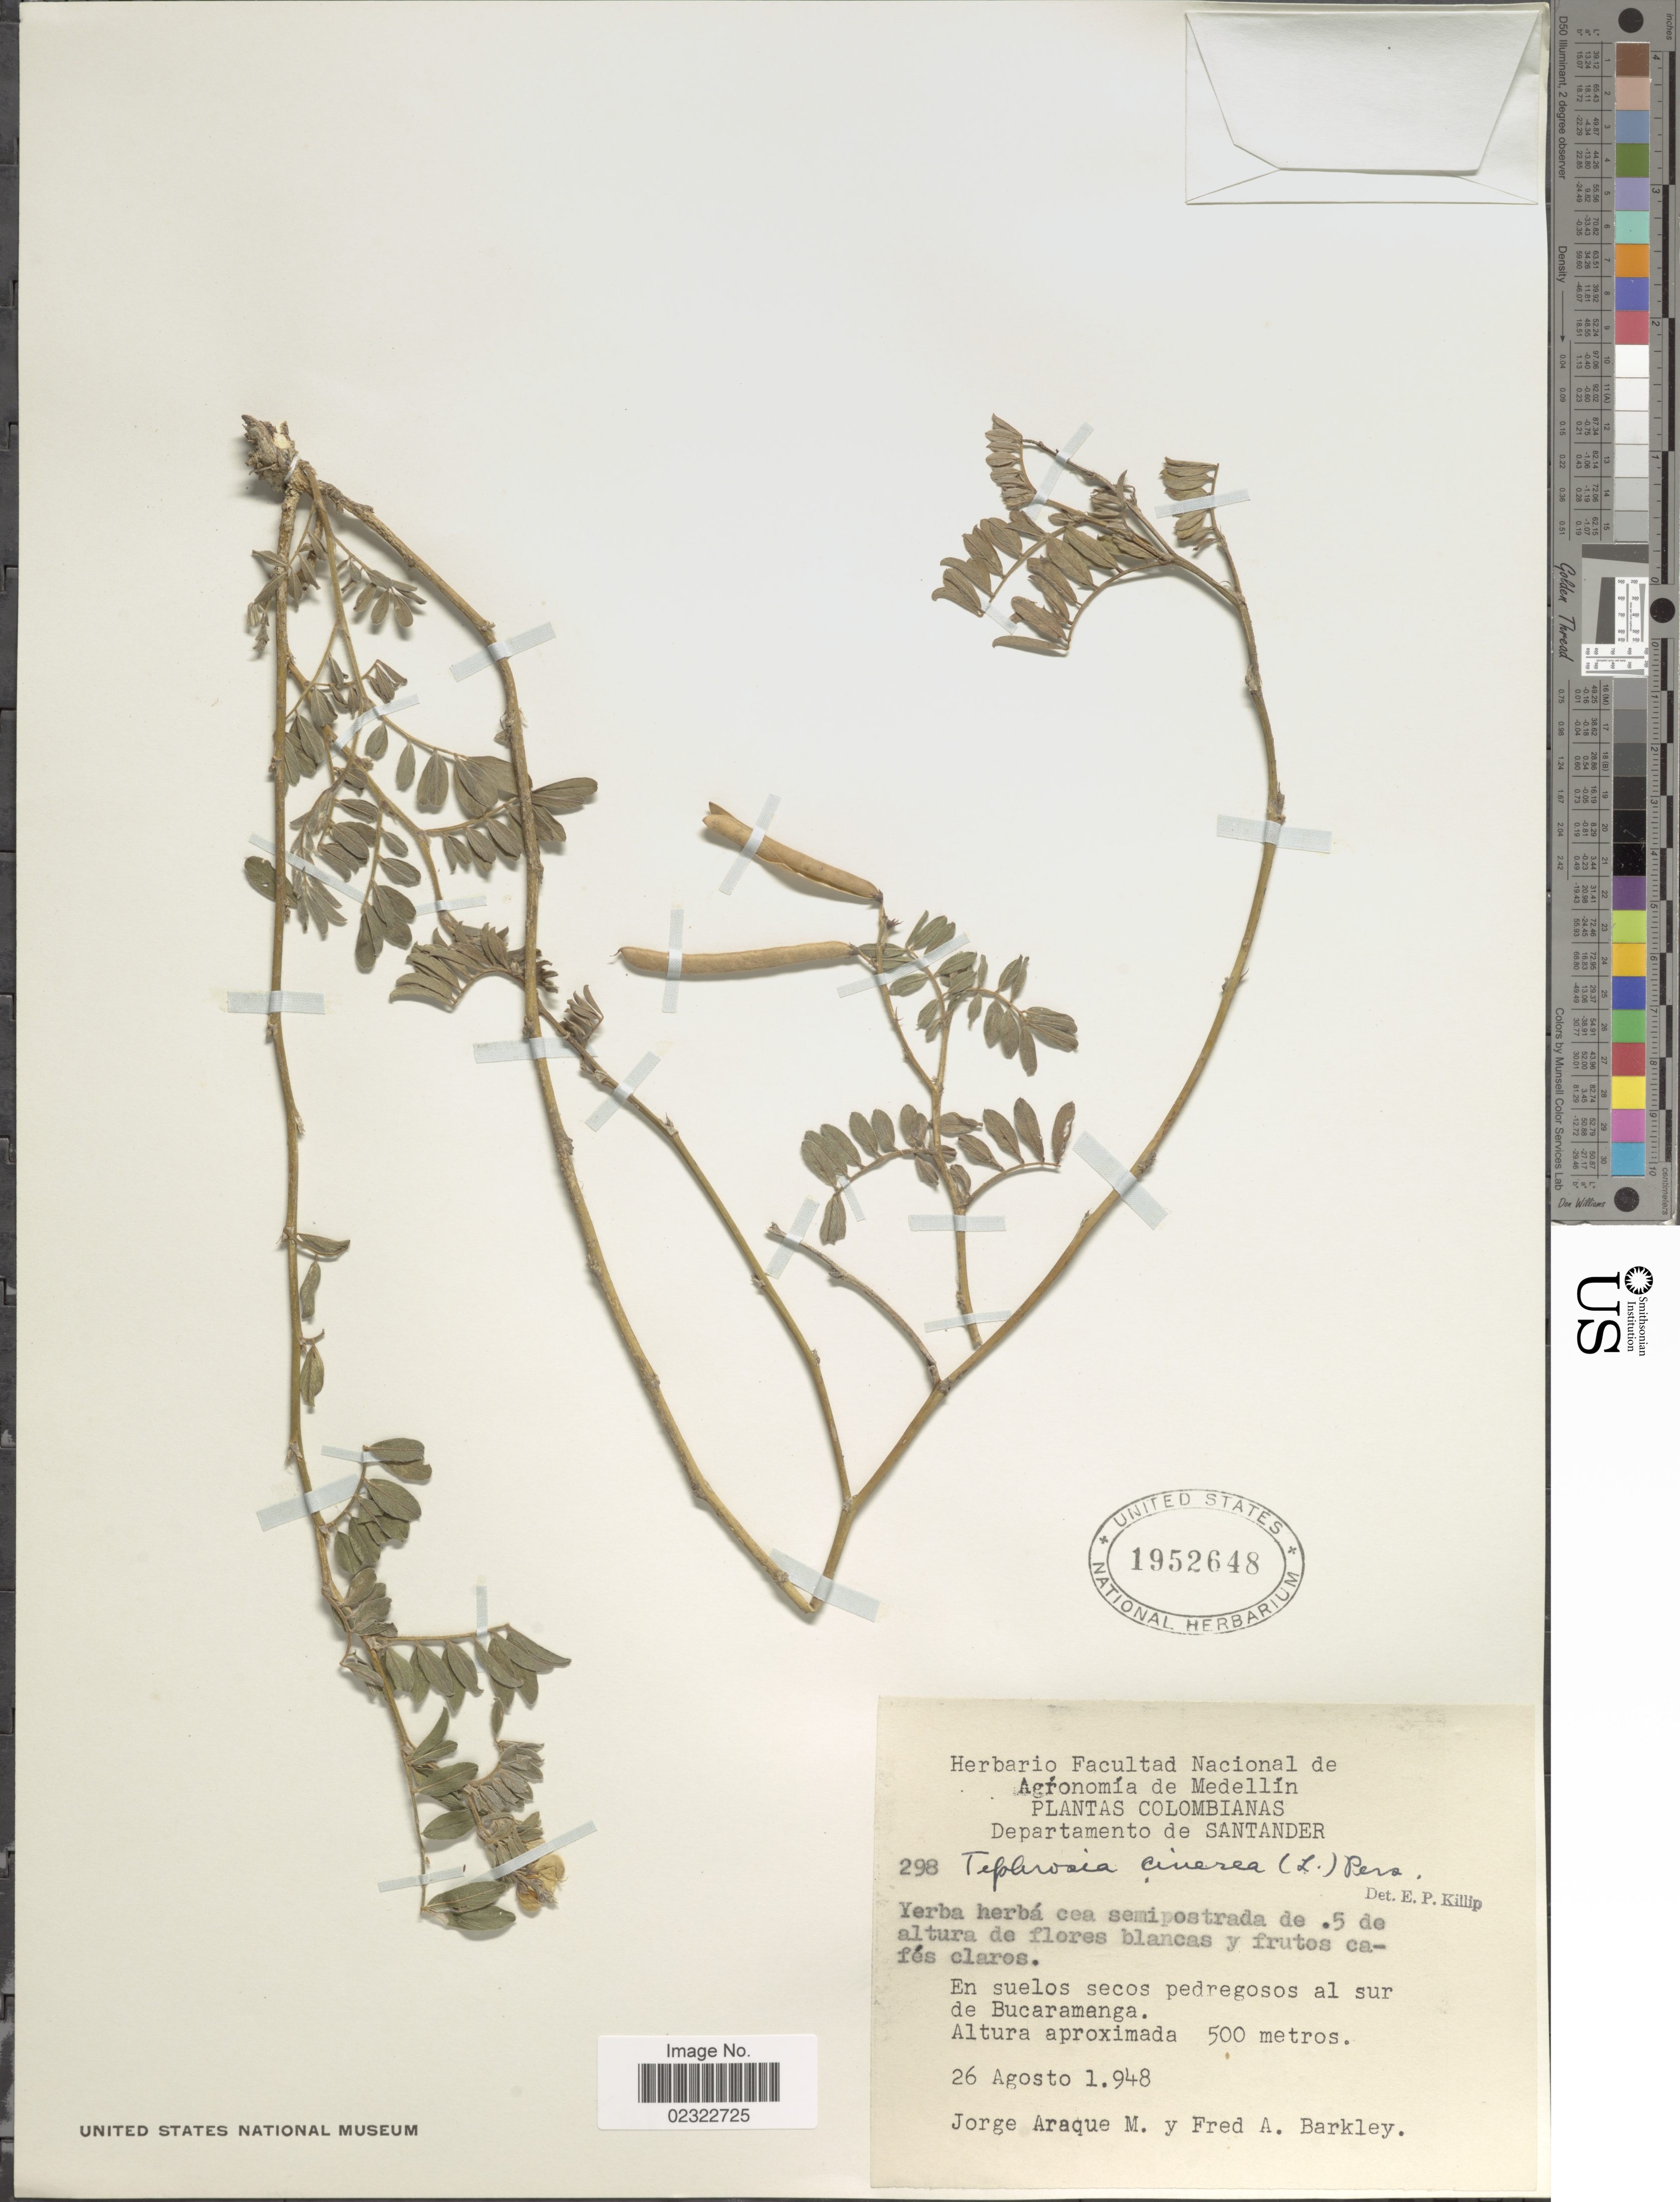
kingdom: Plantae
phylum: Tracheophyta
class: Magnoliopsida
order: Fabales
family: Fabaceae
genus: Tephrosia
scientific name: Tephrosia cinerea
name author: (L.) Pers.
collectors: J. Araque Molina & F. A. Barkley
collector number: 298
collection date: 1948-08-26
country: Colombia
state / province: Santander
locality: Colombianas. En suelos secos pedregosos al sur de Bucaramanga.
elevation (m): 500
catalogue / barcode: US 1952648